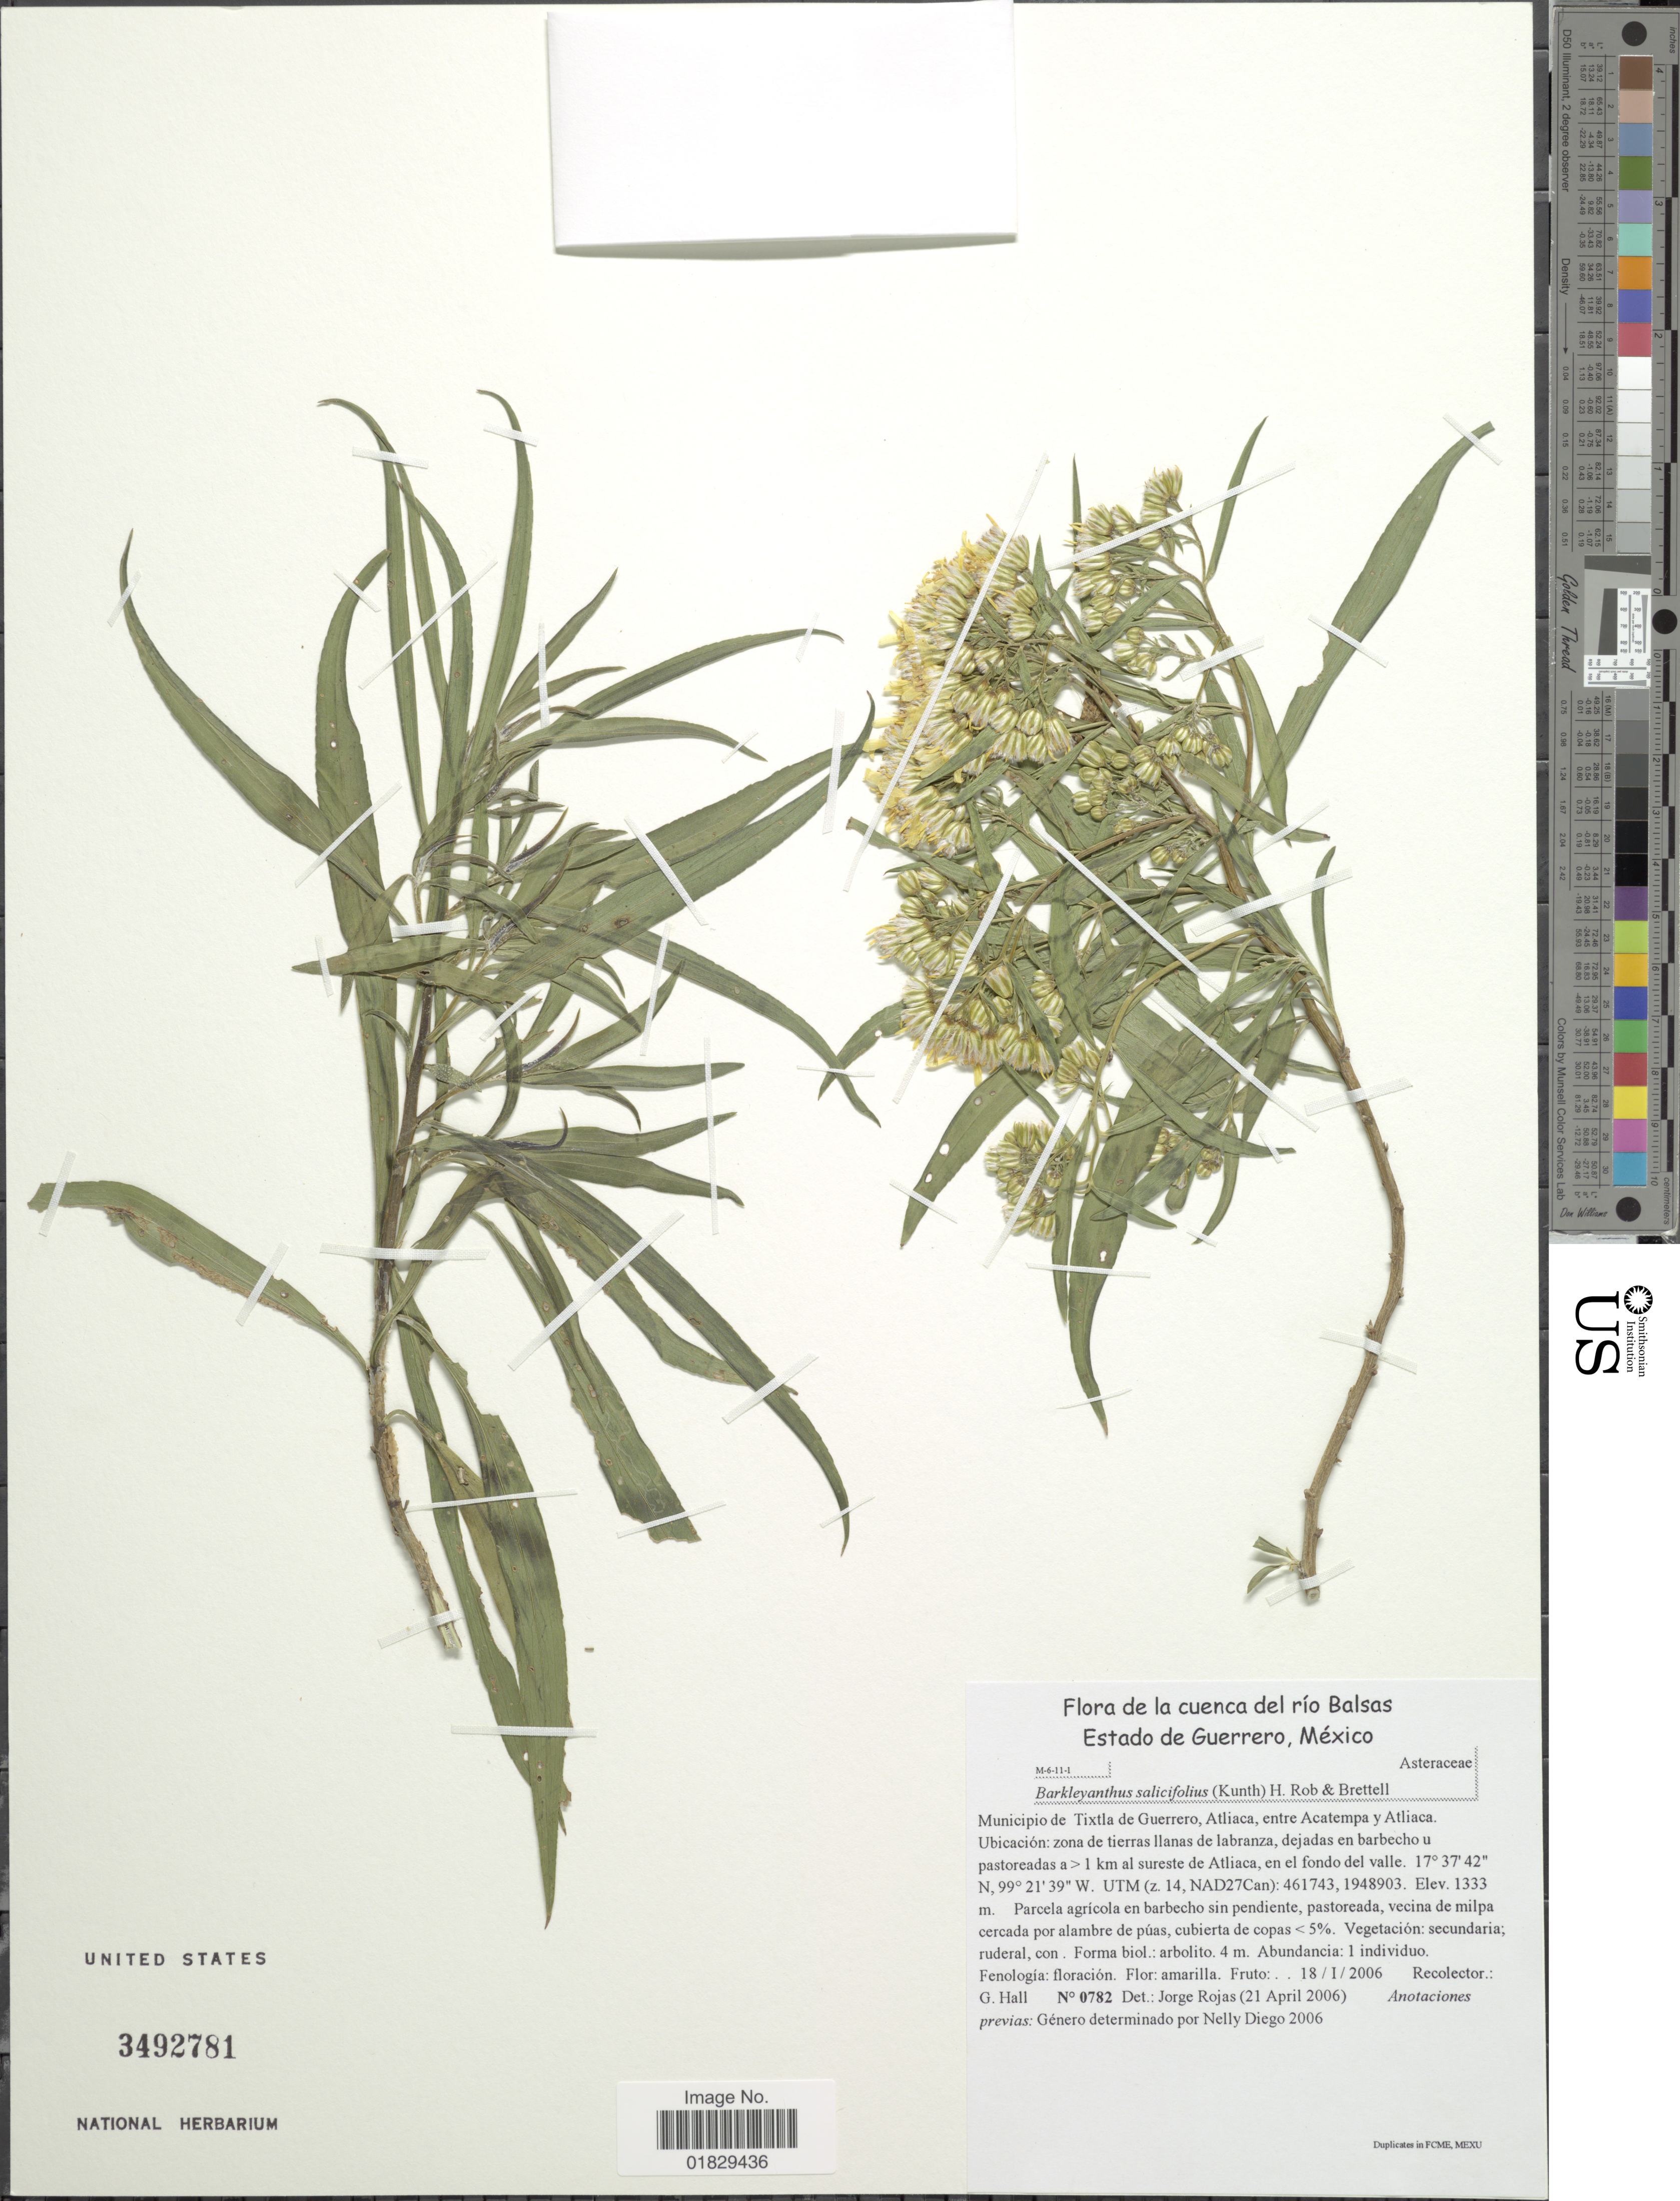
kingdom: Plantae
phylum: Tracheophyta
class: Magnoliopsida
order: Asterales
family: Asteraceae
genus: Barkleyanthus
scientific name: Barkleyanthus salicifolius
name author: (Kunth) H. Rob. & Brettell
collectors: G. Hall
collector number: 0782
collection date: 2006-01-18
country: Mexico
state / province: Guerrero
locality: De la cuenca del río Balsas. Estado de Guerrero, México. Municipio de Tixtla de Guerrero, Atliaca, entre Acatempa y Atliaca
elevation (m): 1333